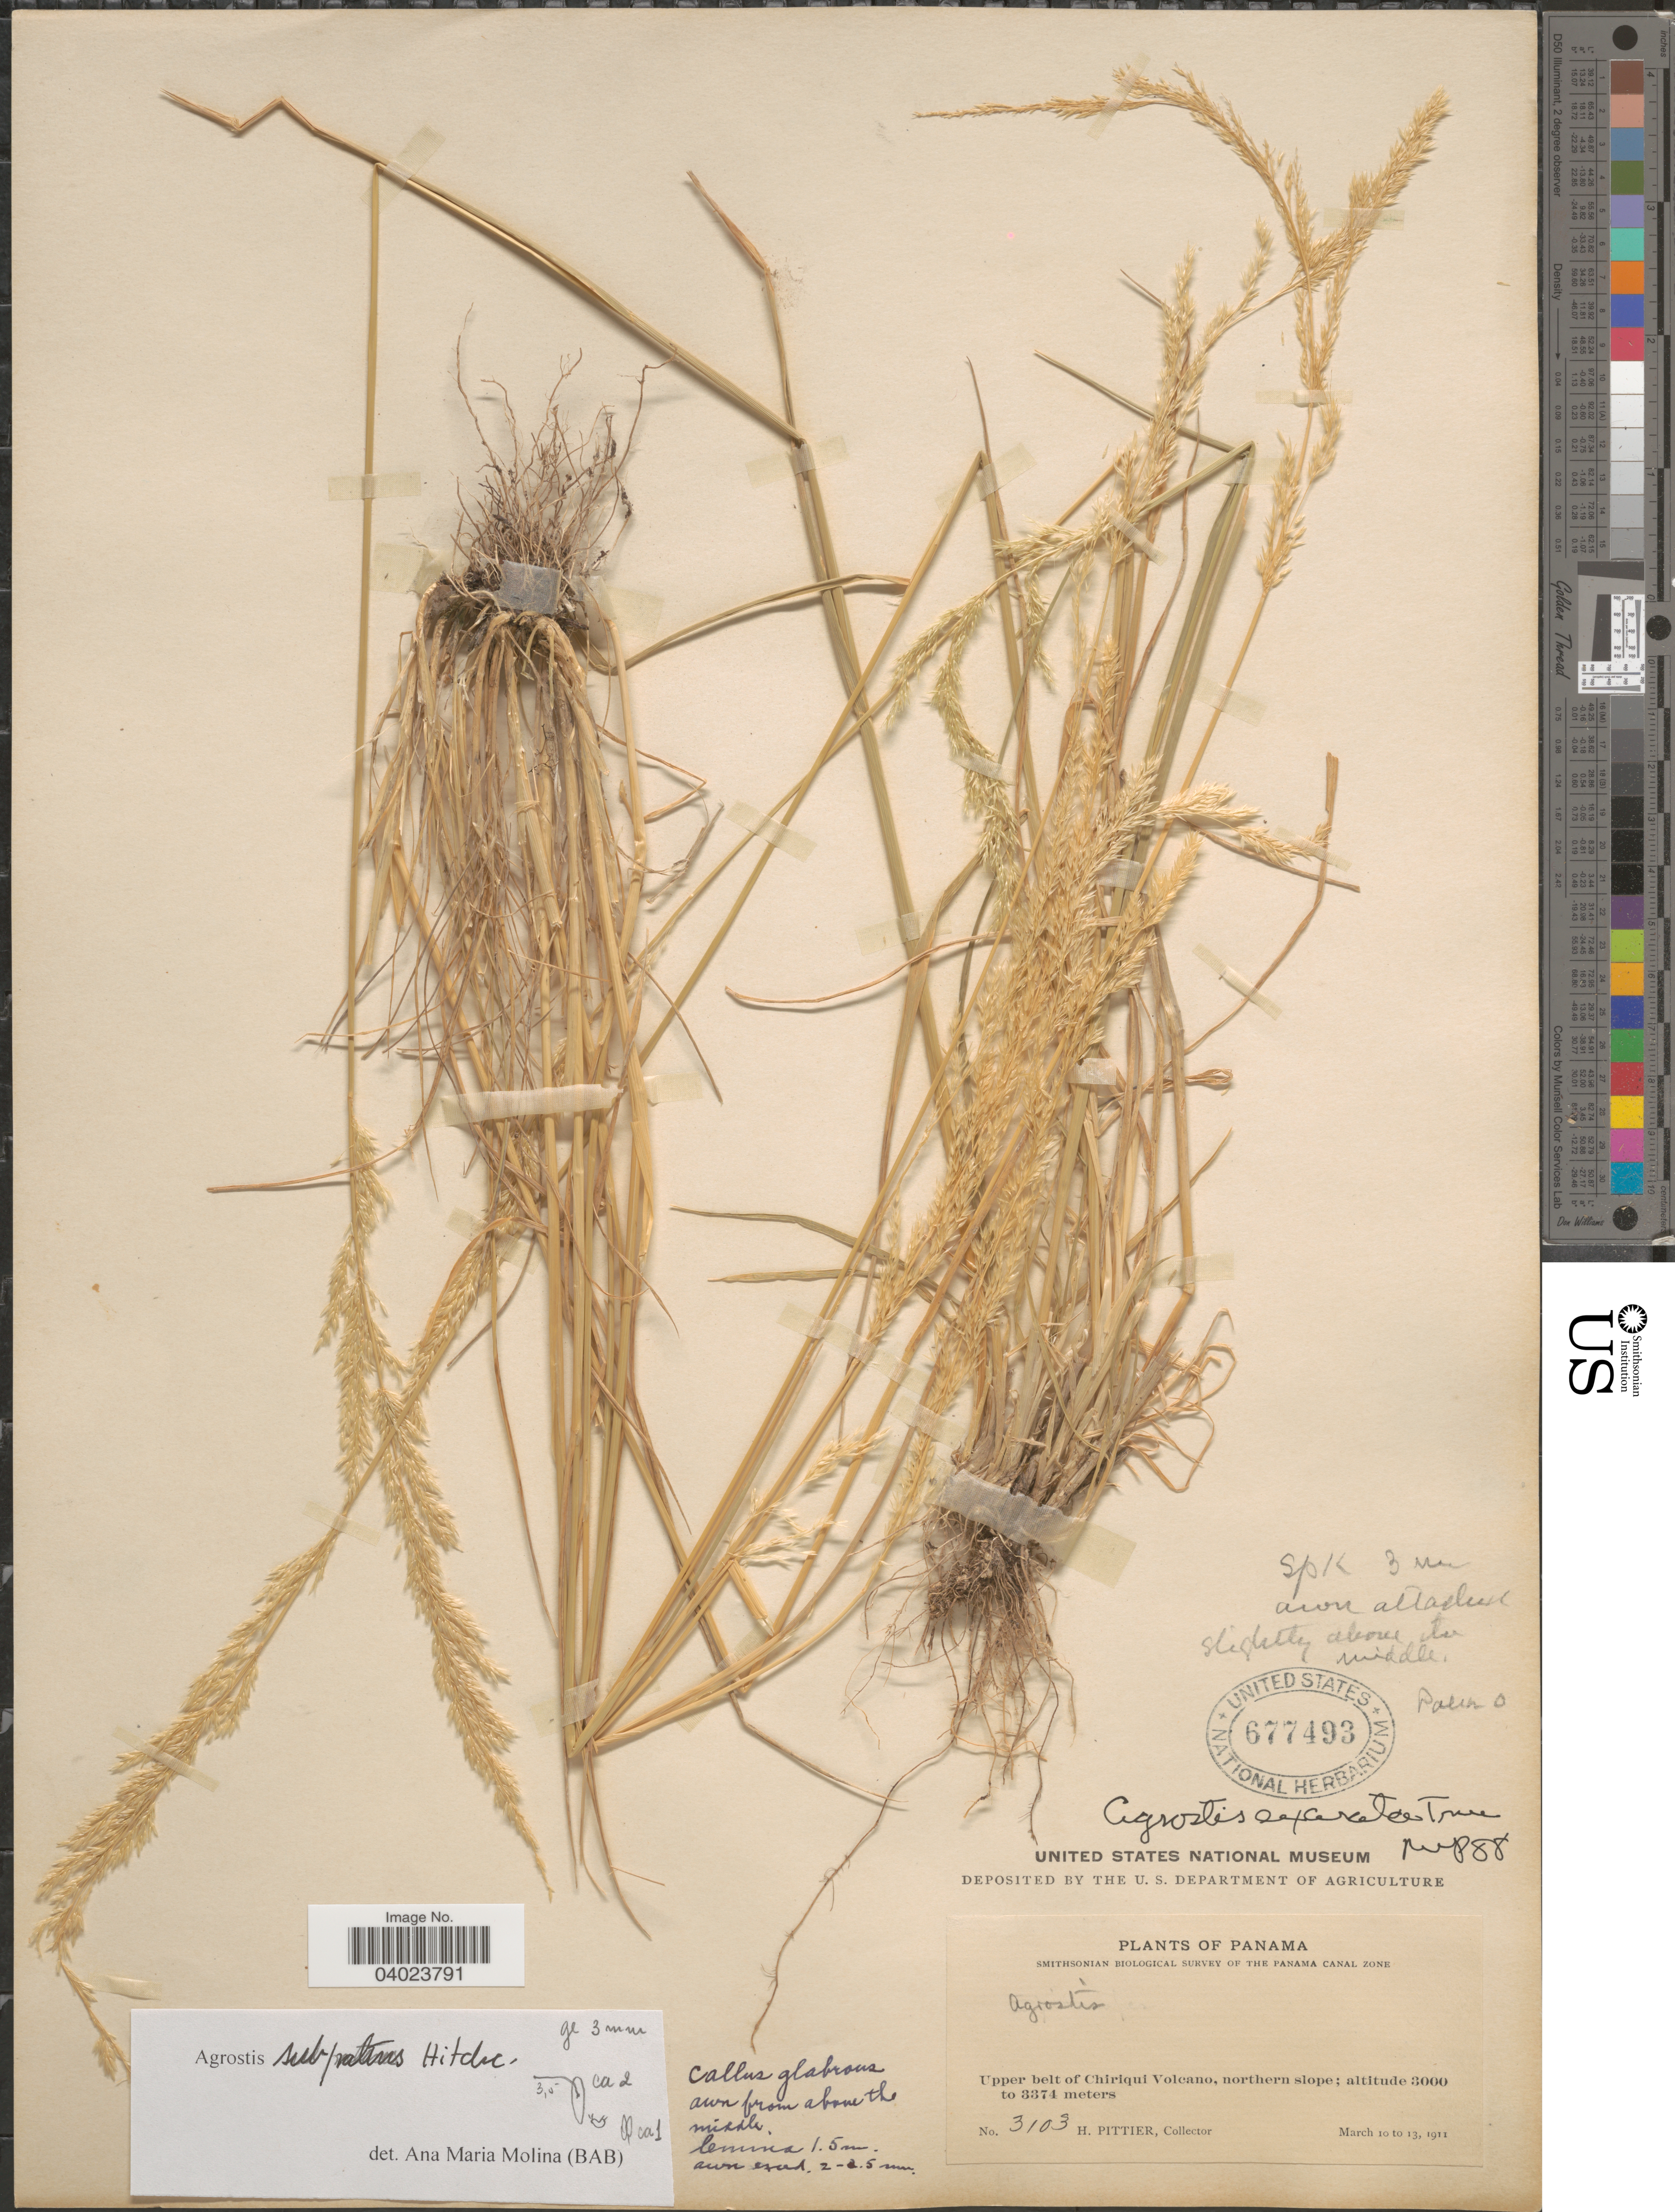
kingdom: Plantae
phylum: Tracheophyta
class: Liliopsida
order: Poales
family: Poaceae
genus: Agrostis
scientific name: Agrostis subpatens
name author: Hitchc.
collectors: H. F. Pittier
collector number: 3103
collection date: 1911-03-10/1911-03-13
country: Panama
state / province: Chiriqui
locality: Upper belt of Chiriqui Volcano, northern slope.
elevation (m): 3000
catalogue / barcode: US 677493